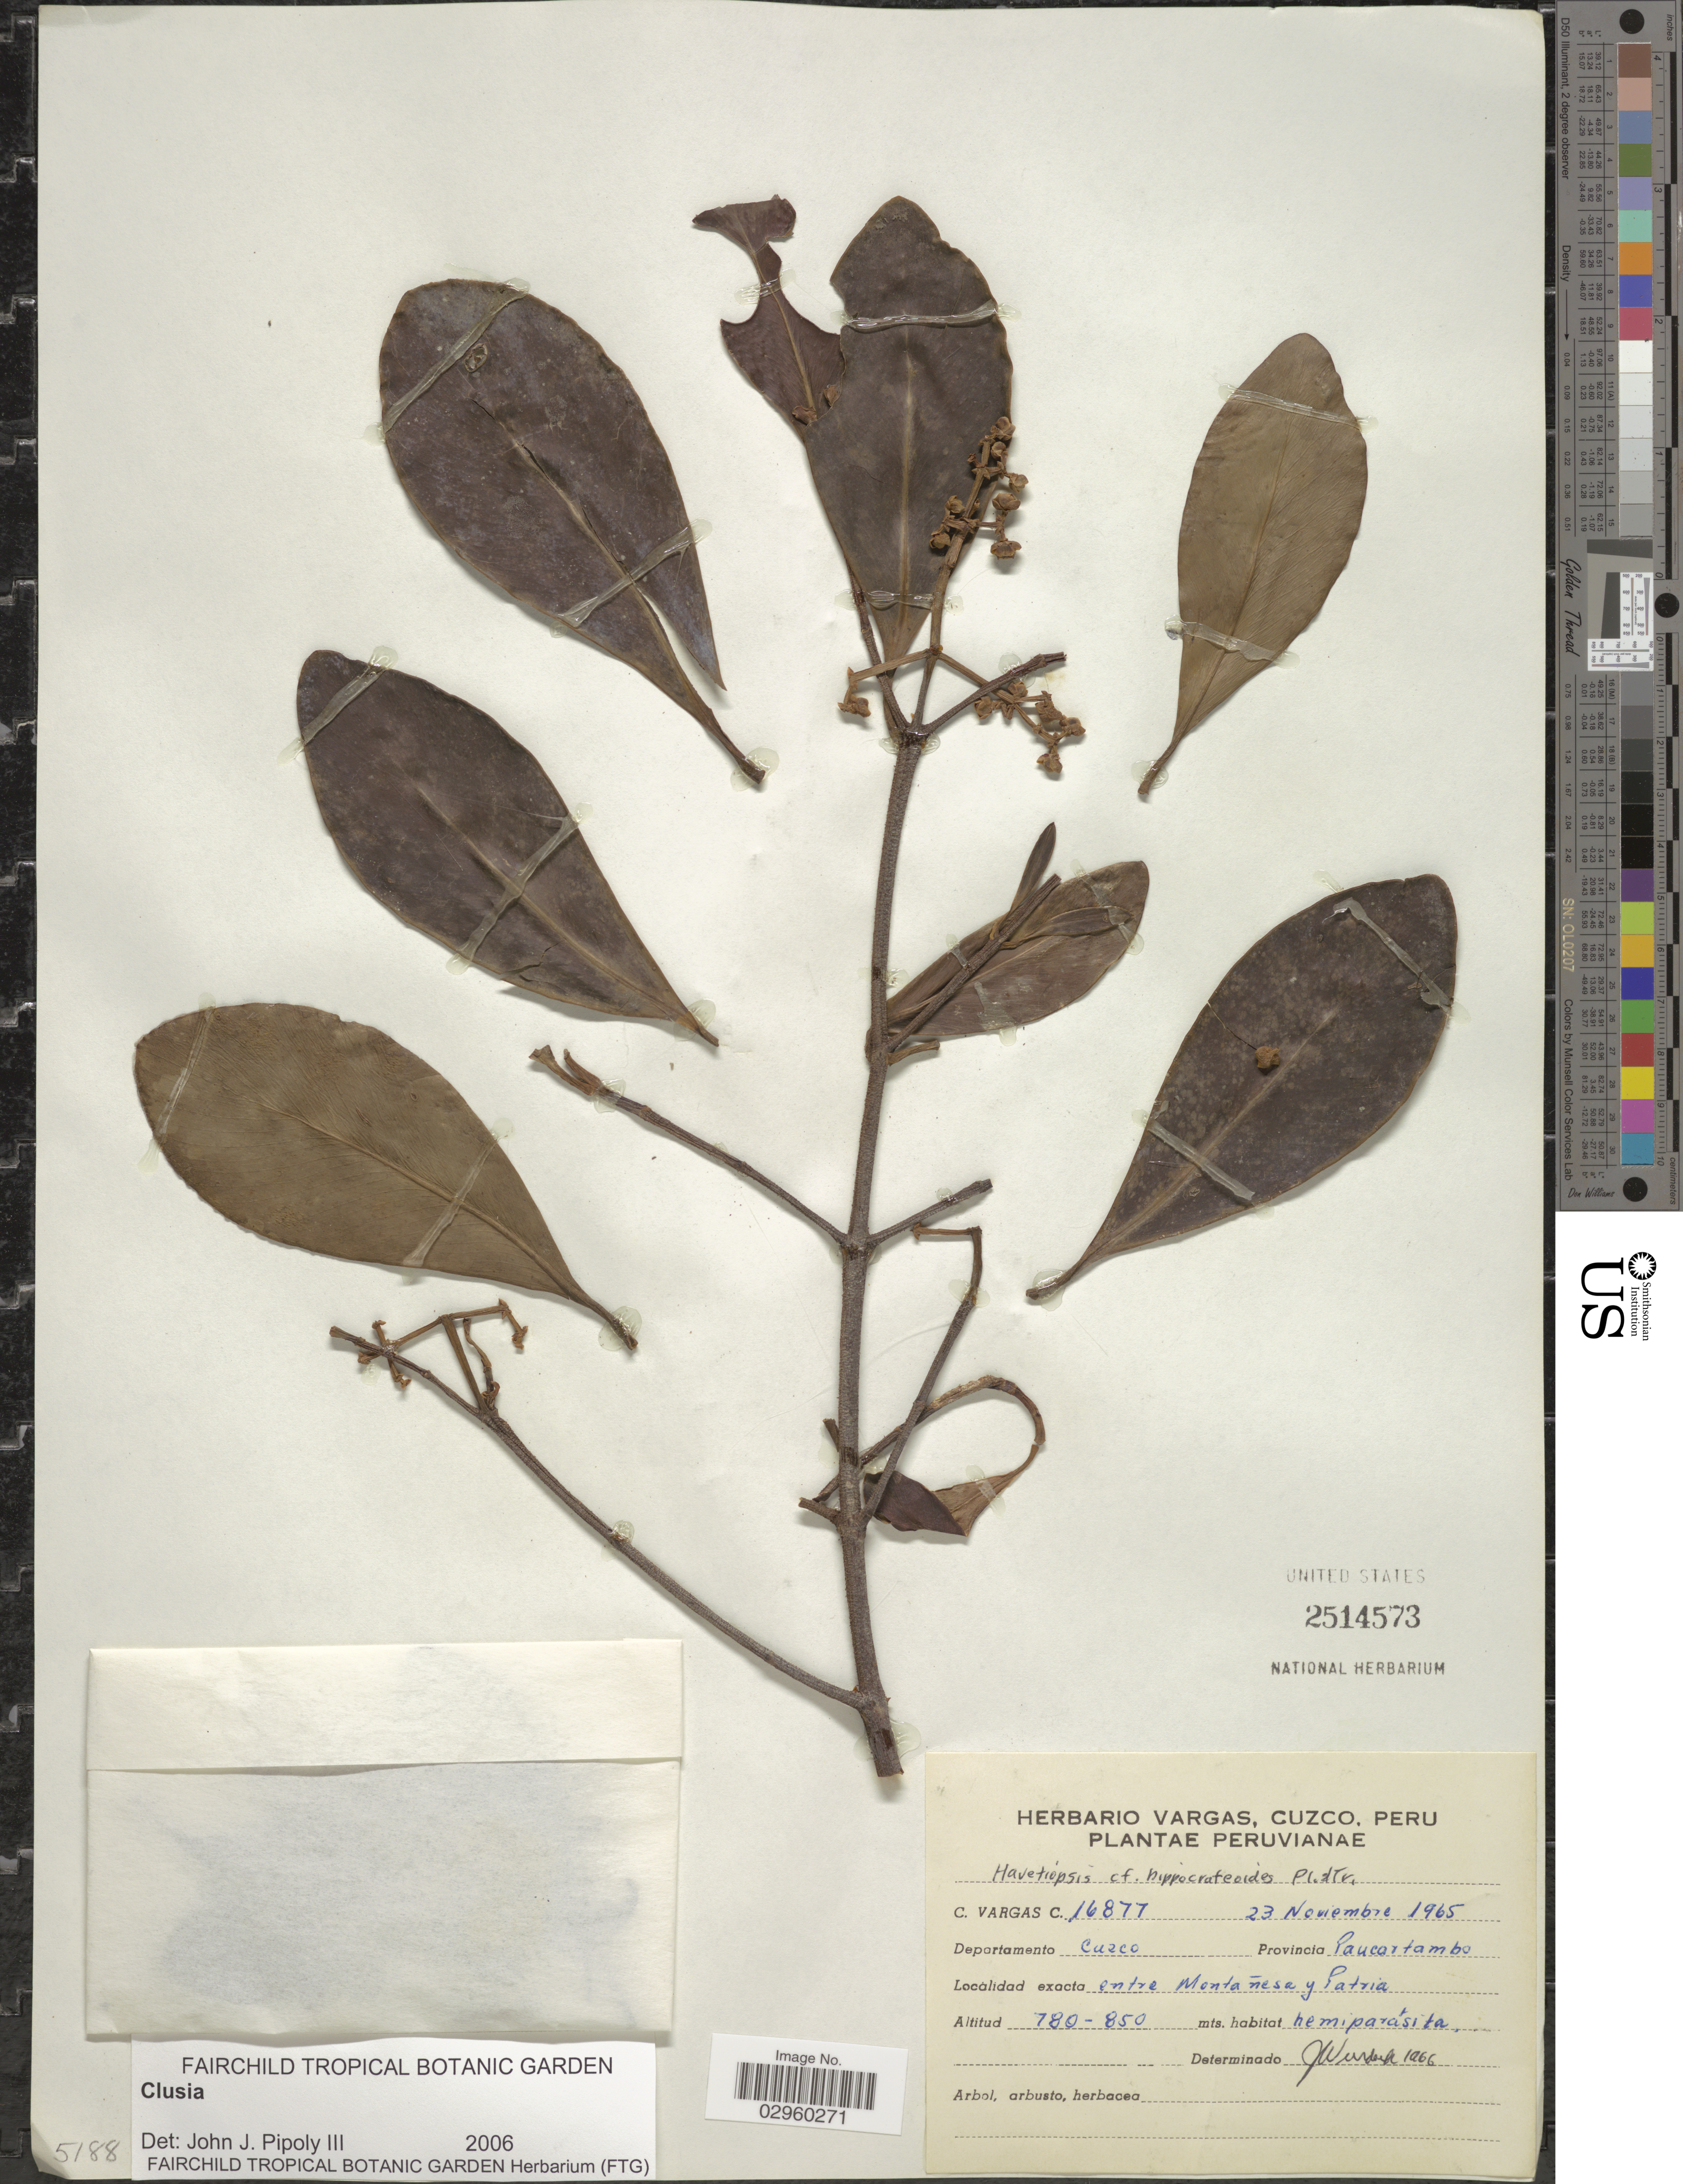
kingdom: Plantae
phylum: Tracheophyta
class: Magnoliopsida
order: Malpighiales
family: Clusiaceae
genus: Clusia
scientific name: Clusia sp.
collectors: C. Vargas Calderón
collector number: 16877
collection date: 1965-11-23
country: Peru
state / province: Cusco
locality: Departamento Cuzco, Provincia Paucartambo, entre Montañesa y Patria.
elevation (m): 780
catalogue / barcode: US 2514573